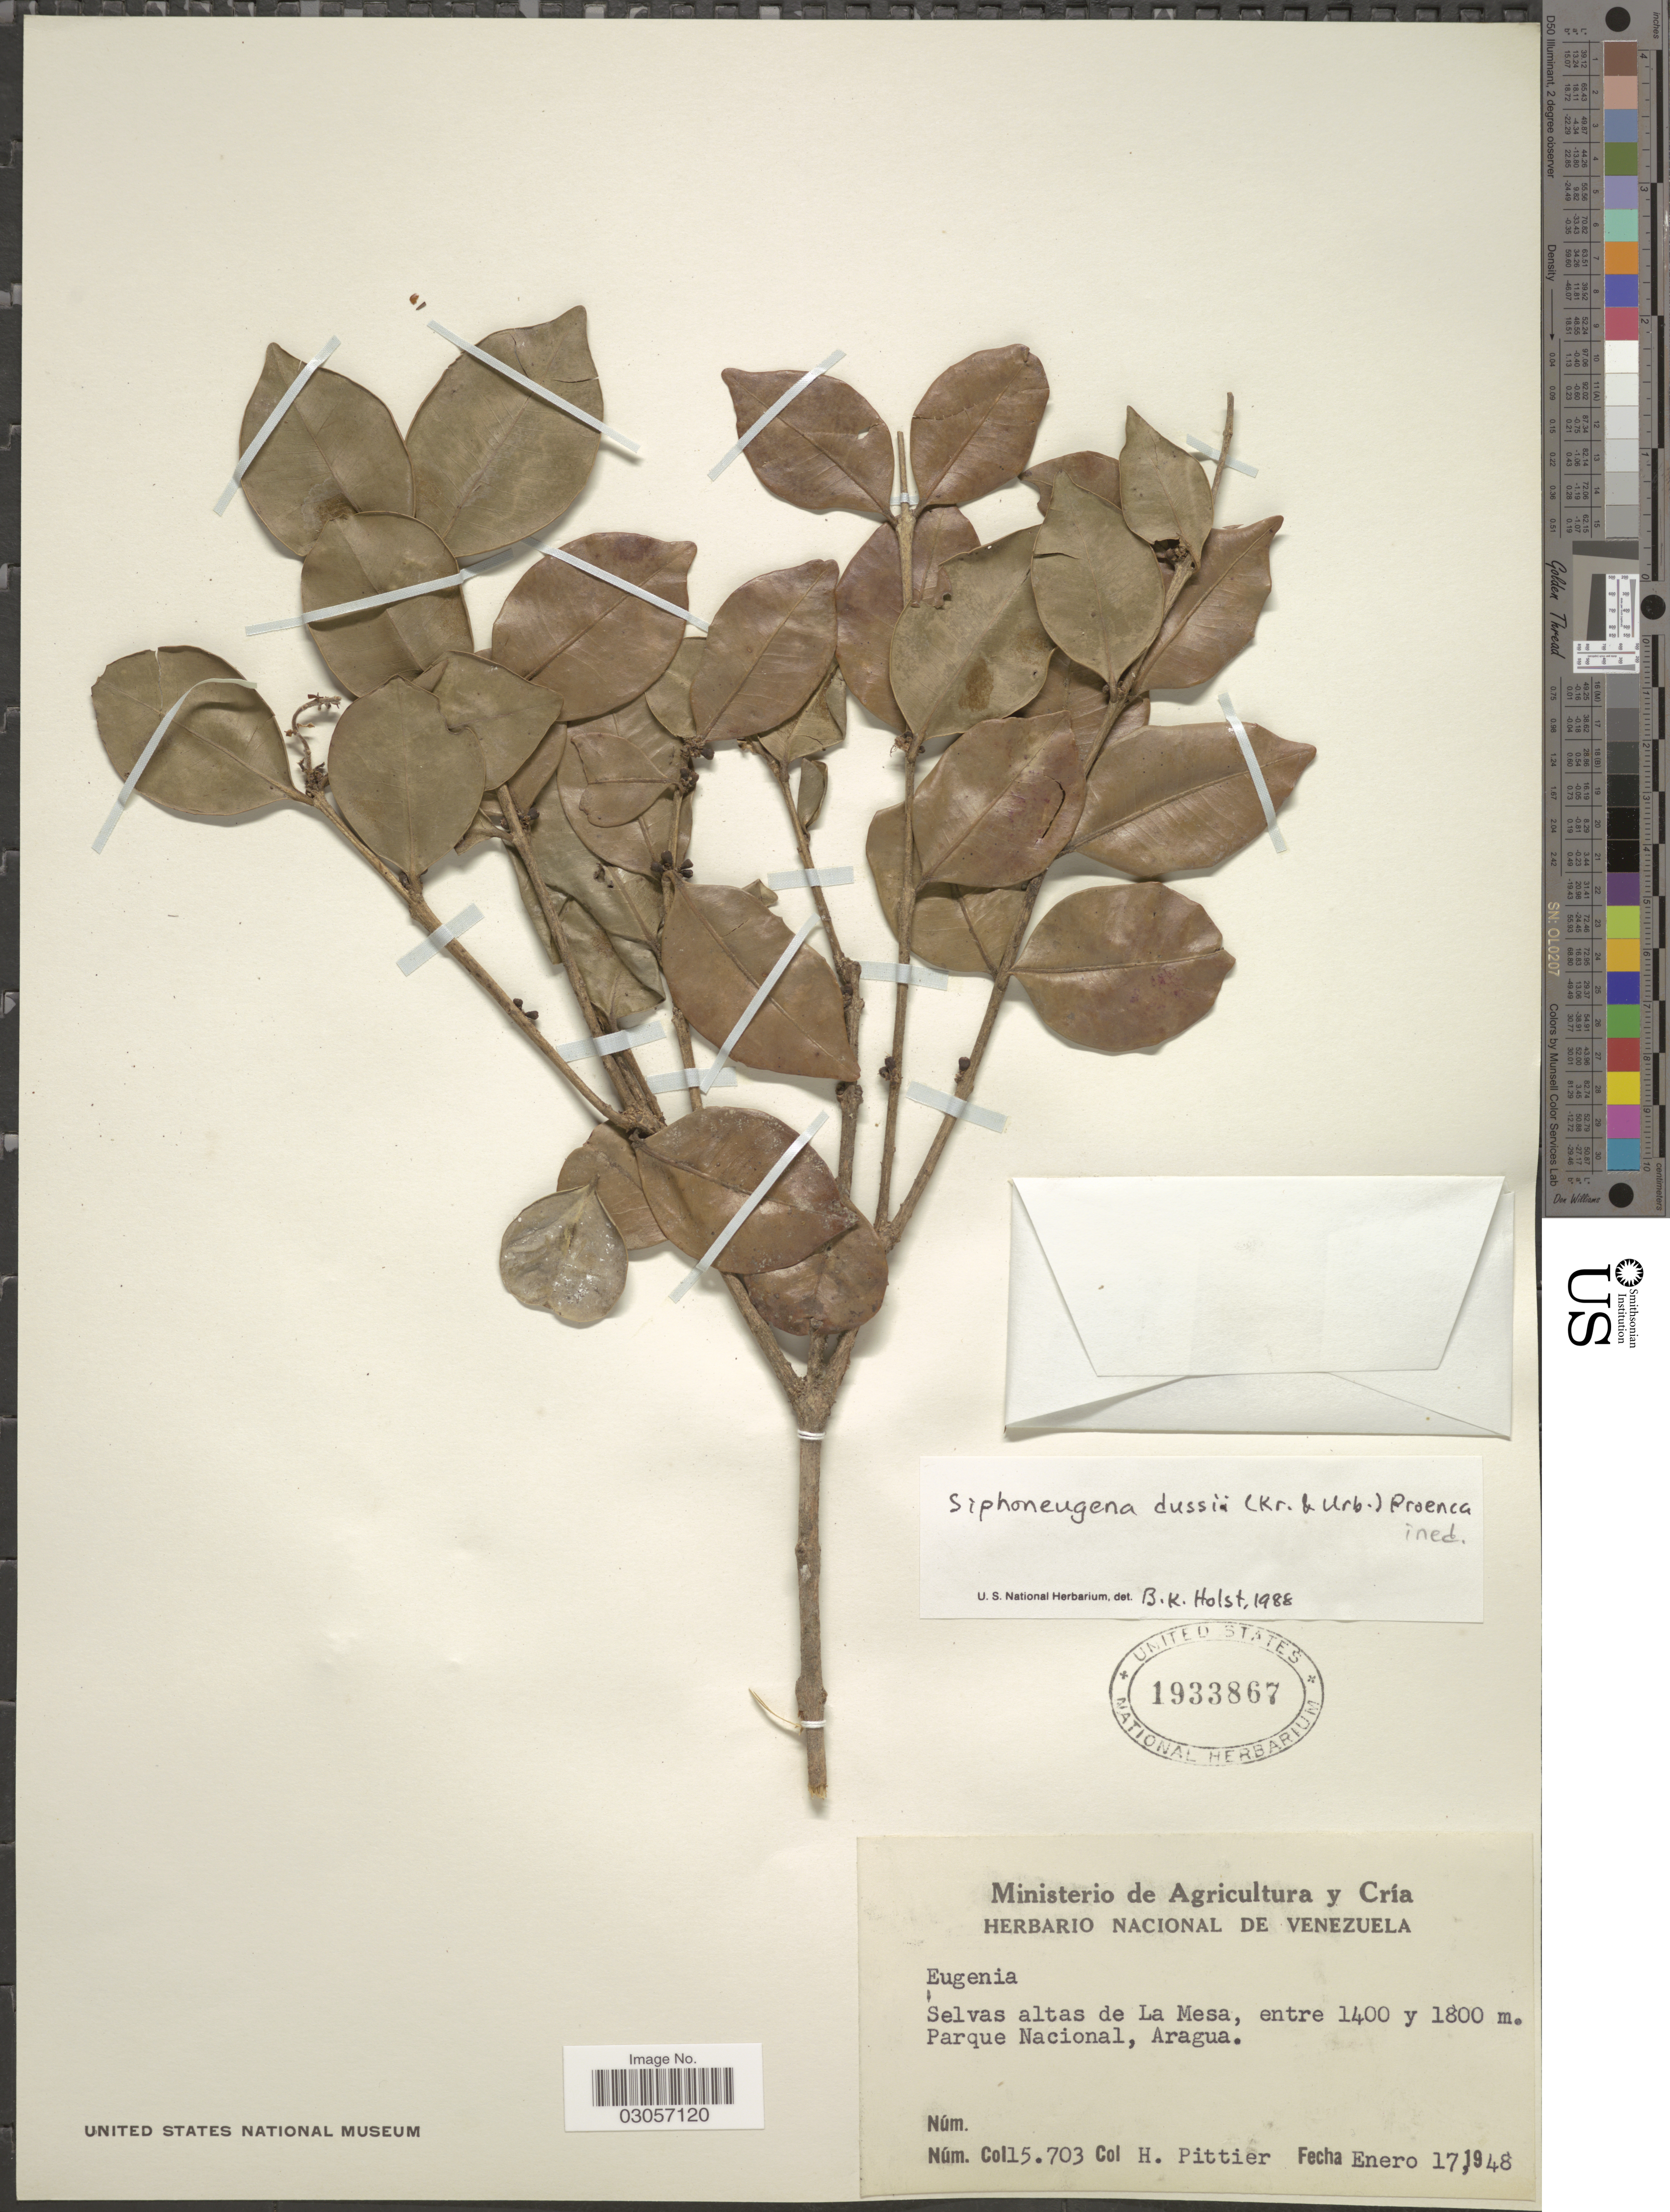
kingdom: Plantae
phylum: Tracheophyta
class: Magnoliopsida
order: Myrtales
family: Myrtaceae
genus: Siphoneugena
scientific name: Siphoneugena dussii var. dussii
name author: (Krug & Urb.) Proença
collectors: H. F. Pittier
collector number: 703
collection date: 1948-01-17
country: Venezuela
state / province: Aragua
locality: Selvas altas de La Mesa, Parque Nacional, Aragua.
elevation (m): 1400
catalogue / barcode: US 1933867